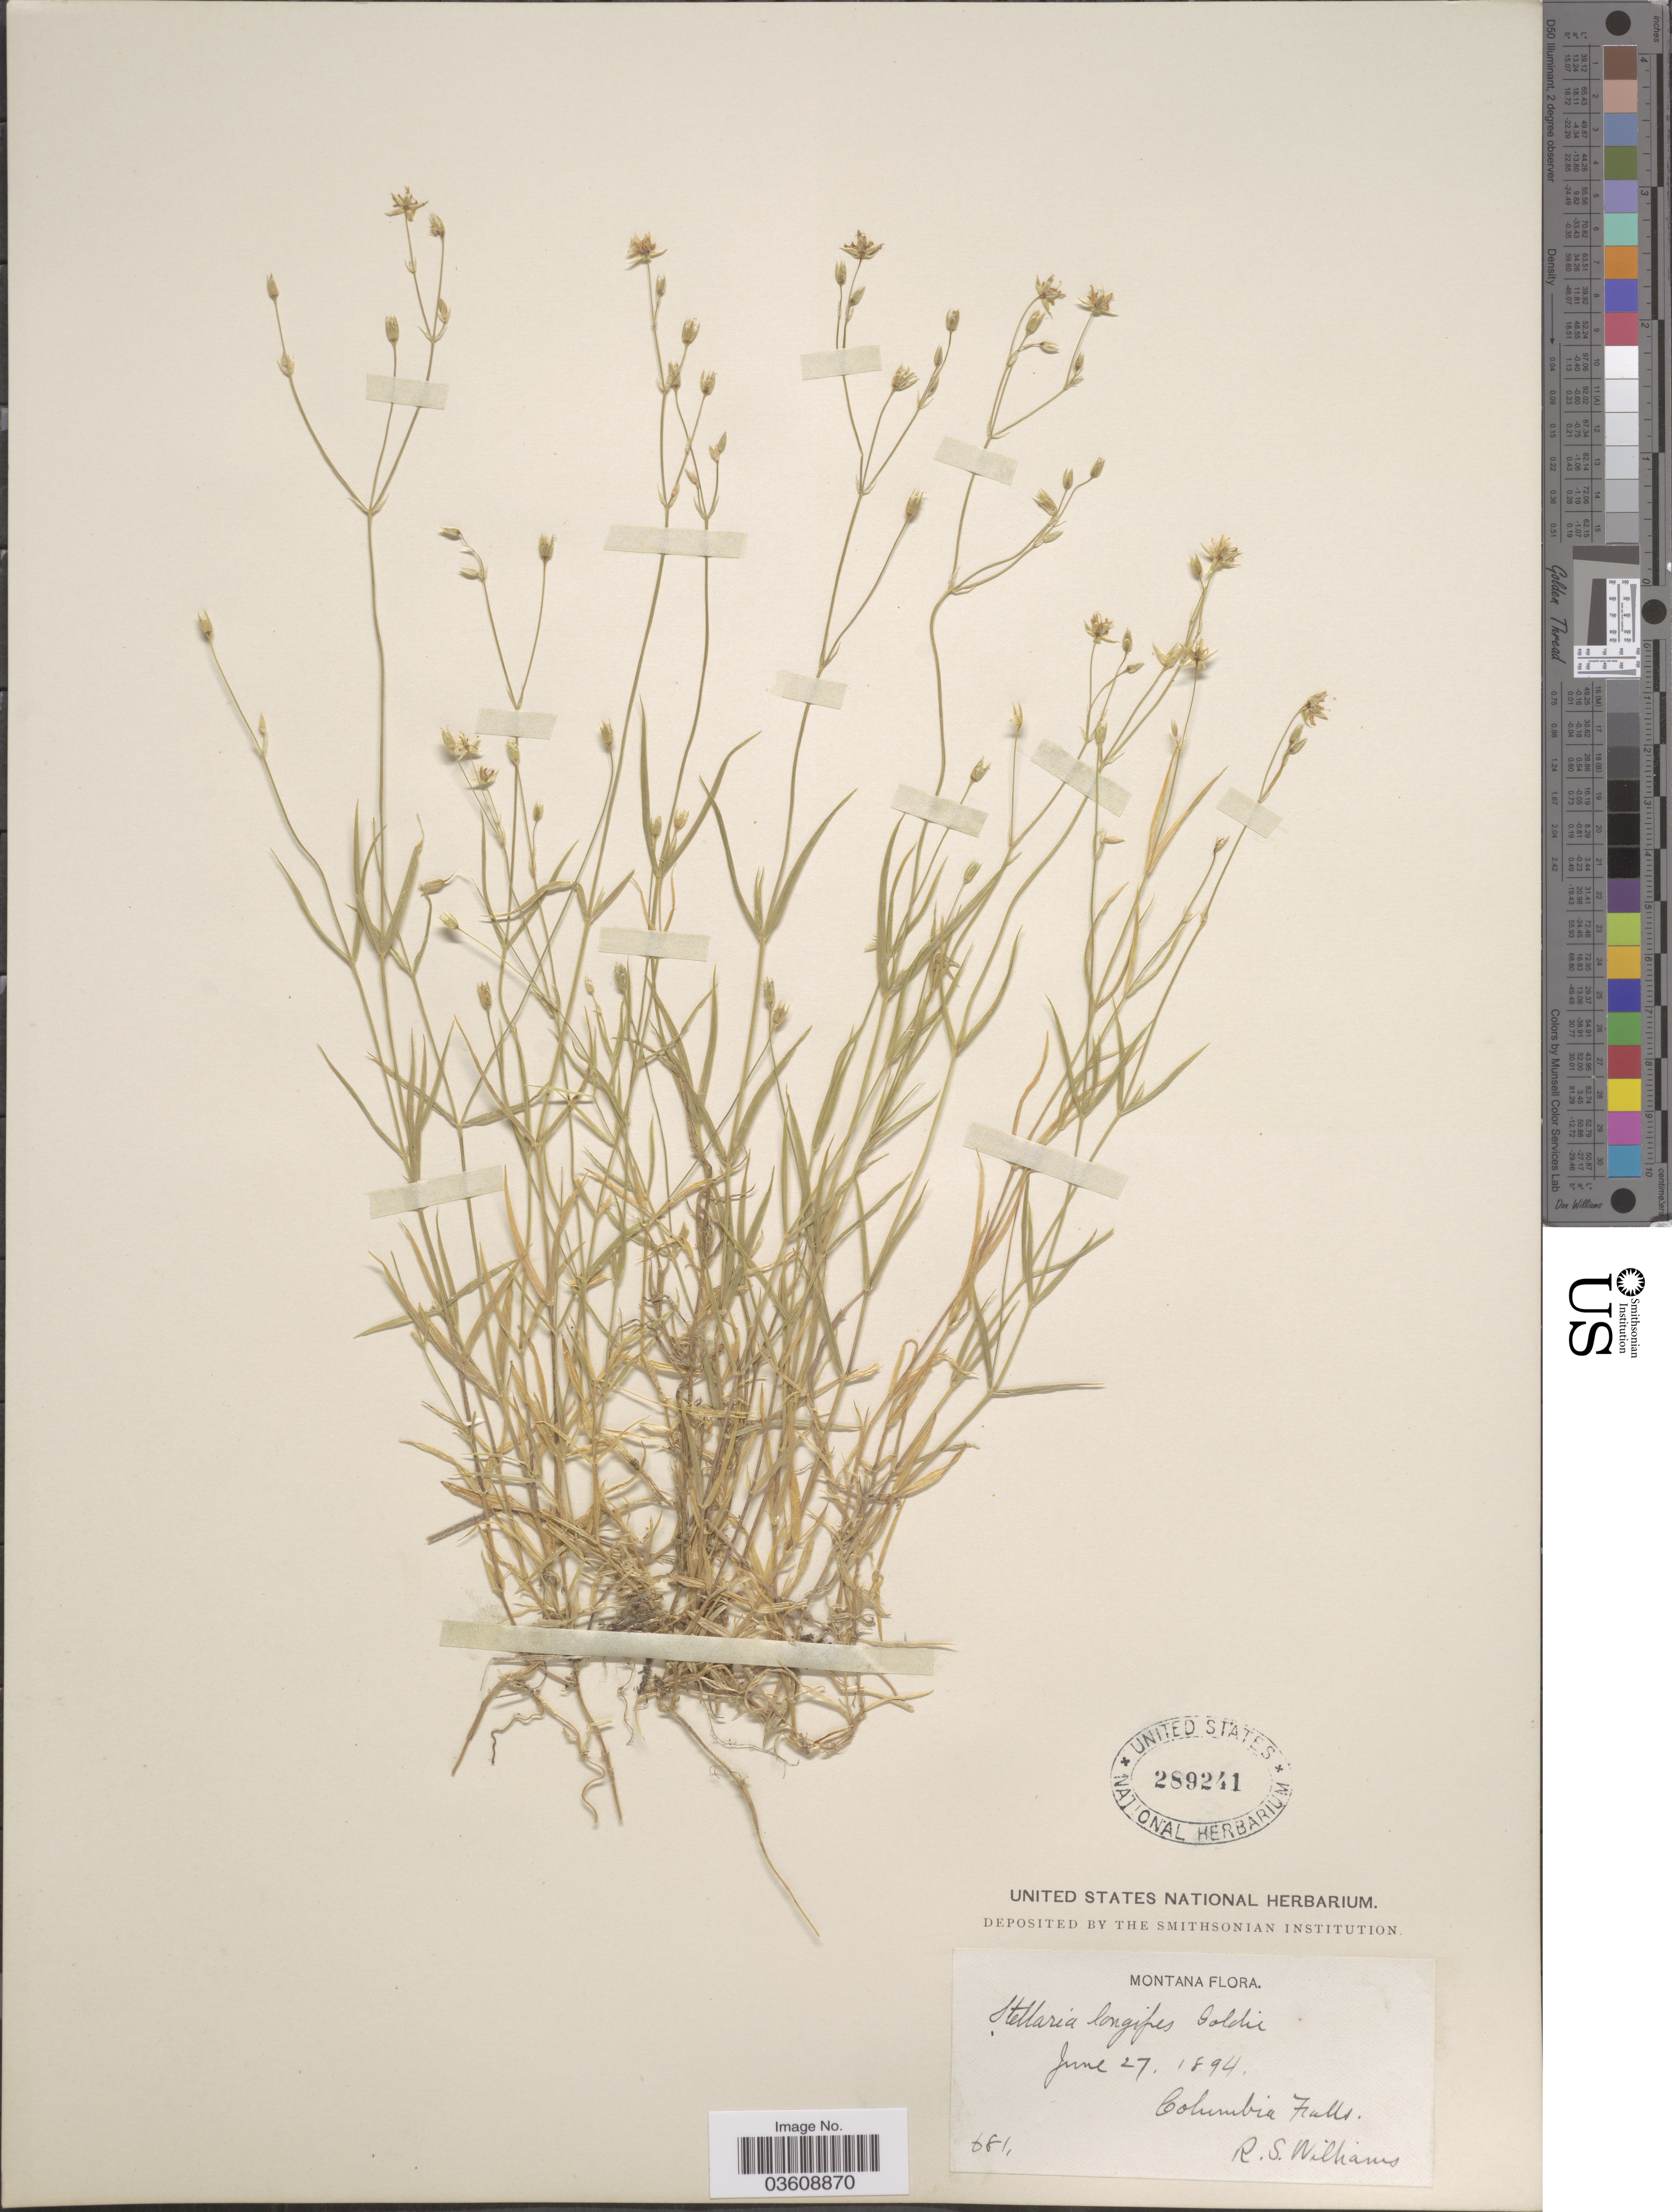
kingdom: Plantae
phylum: Tracheophyta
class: Magnoliopsida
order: Caryophyllales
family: Caryophyllaceae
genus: Stellaria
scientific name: Stellaria longipes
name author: Goldie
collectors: R. S. Williams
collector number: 681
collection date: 1894-06-27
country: United States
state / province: Montana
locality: Columbia Falls.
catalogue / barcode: US 289241